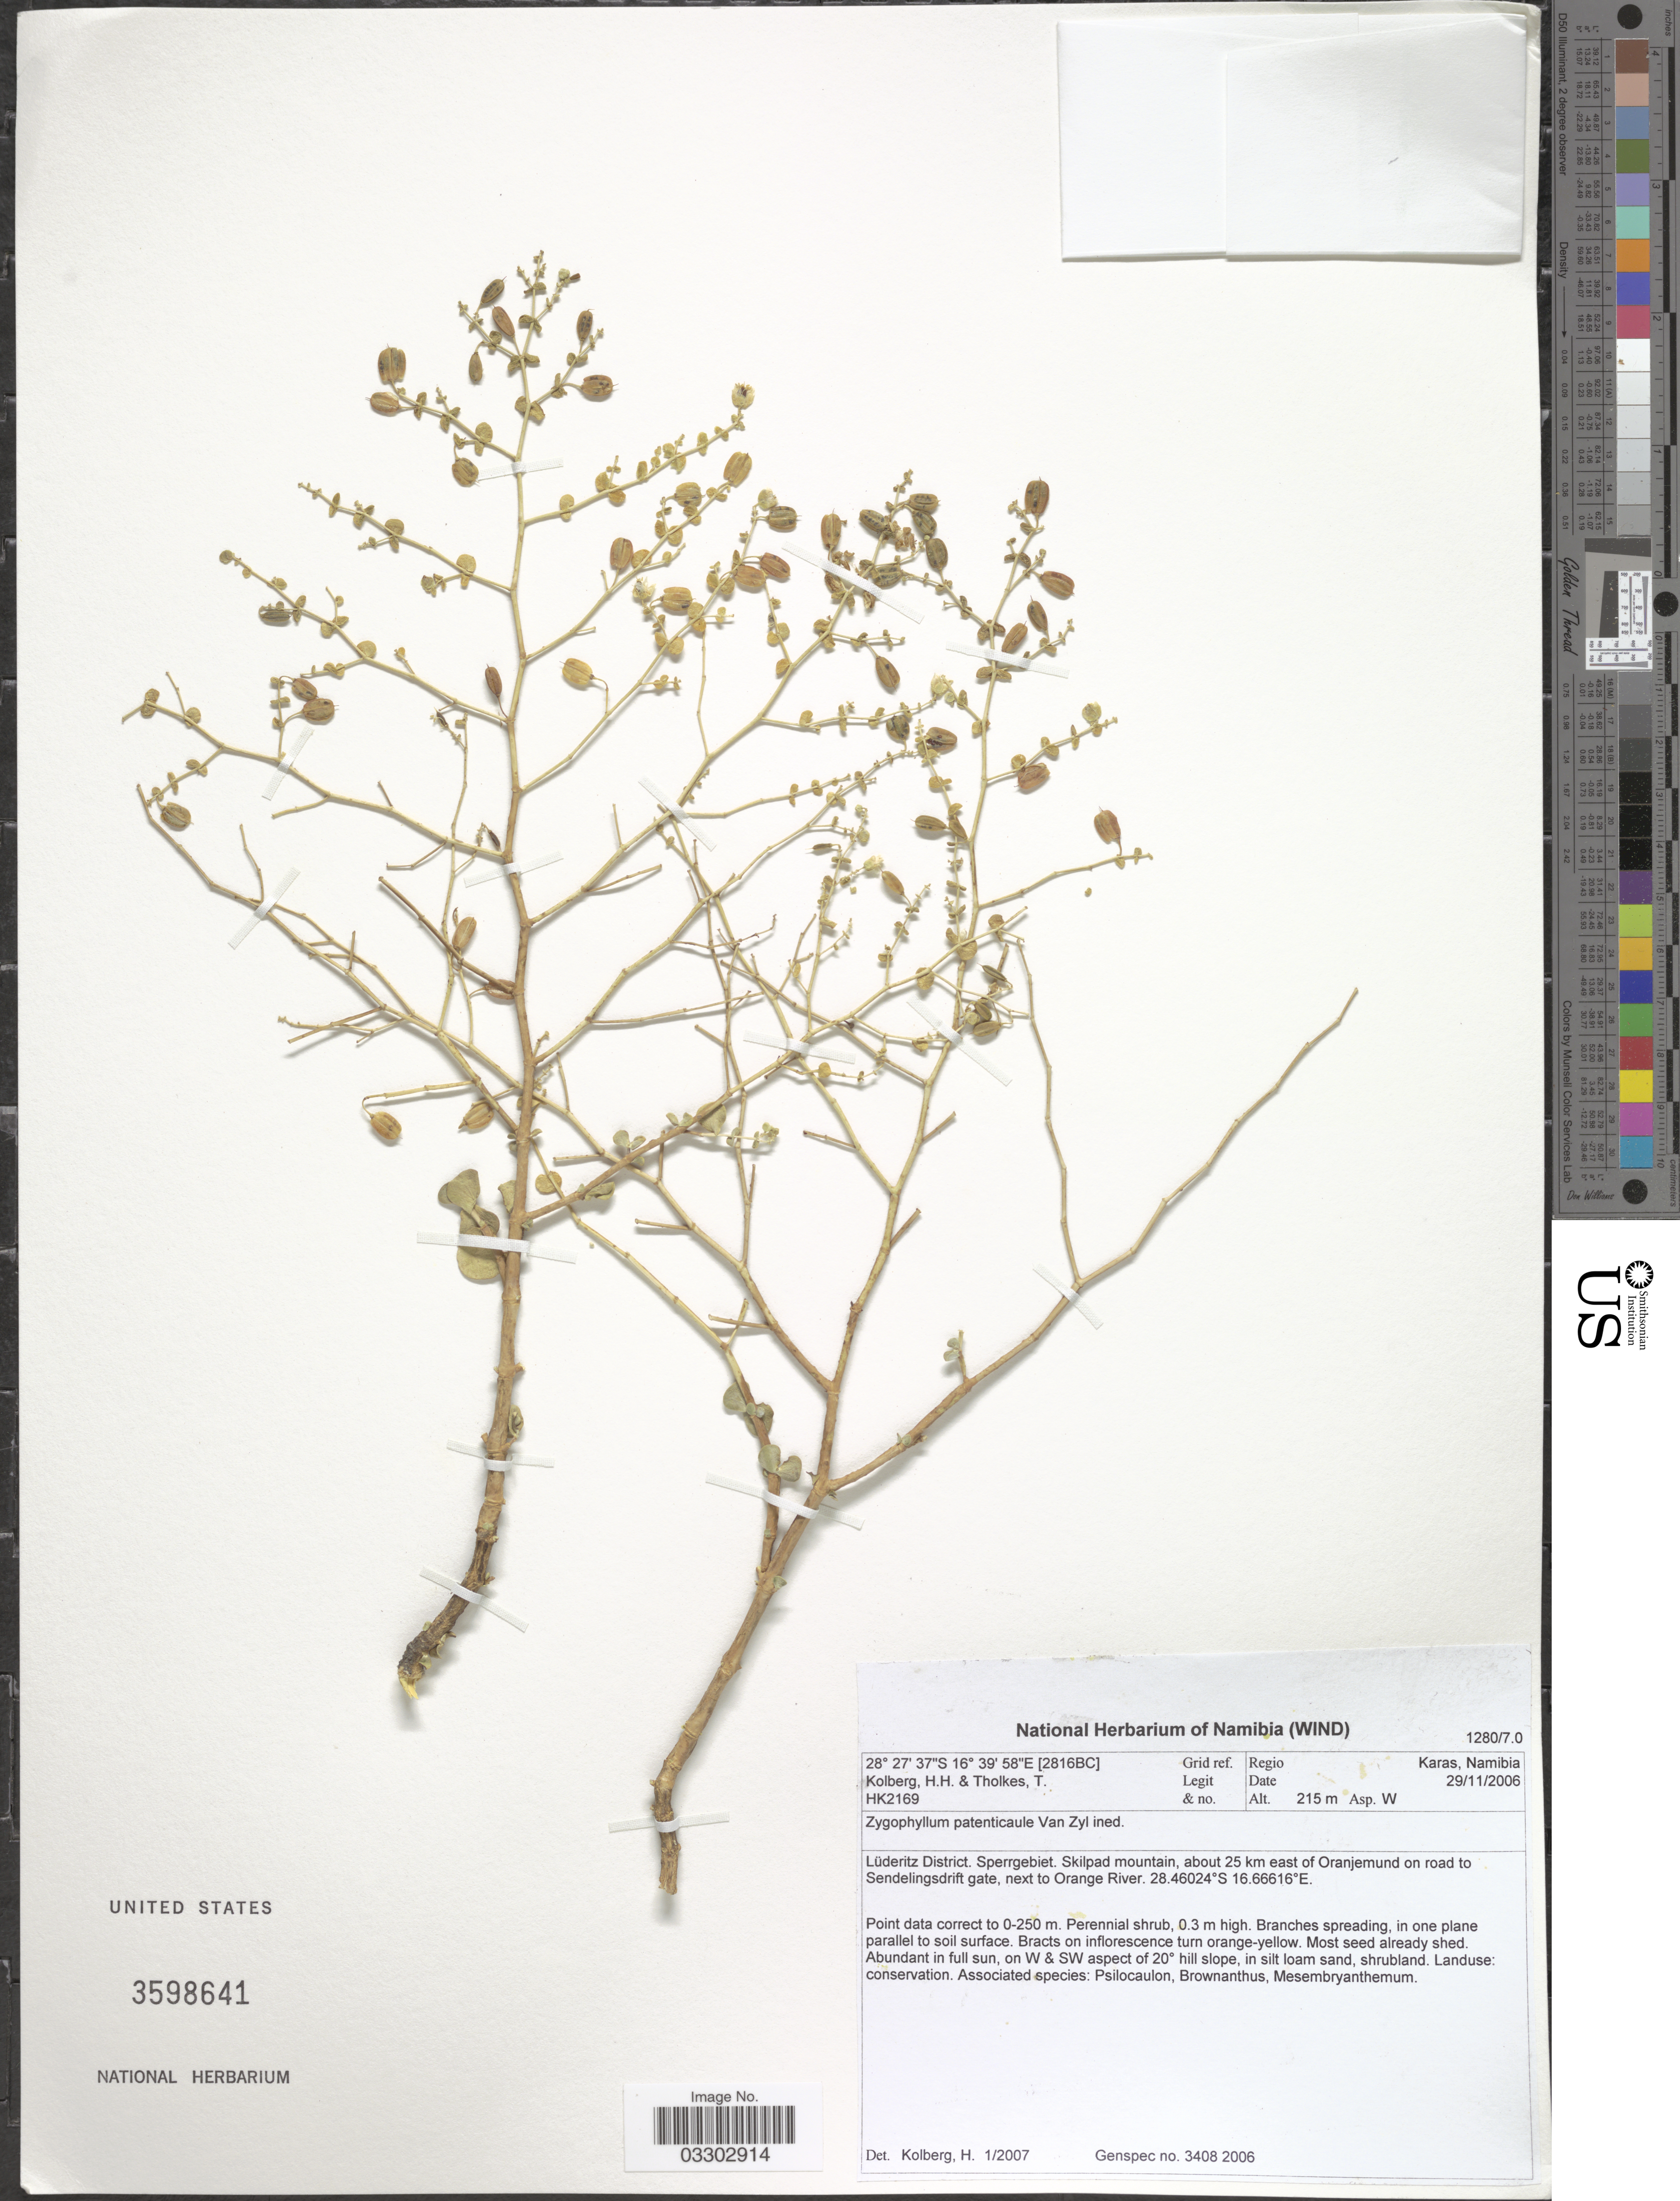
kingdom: Plantae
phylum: Tracheophyta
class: Magnoliopsida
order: Zygophyllales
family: Zygophyllaceae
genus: Zygophyllum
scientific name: Zygophyllum patenticaule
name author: van Zyl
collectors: H. H. Kolberg & T. Tholkes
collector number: HK2169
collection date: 2006-11-29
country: Namibia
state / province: Karas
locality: Grid ref. [2816BC]. Regio Karas, Namibia. Lüderitz District. Sperrgebiet. Skilpad mountain, about 25 km east of Oranjemund on road to Sendelingsdrift gate, next to Orange River.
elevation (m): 215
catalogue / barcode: US 3598641